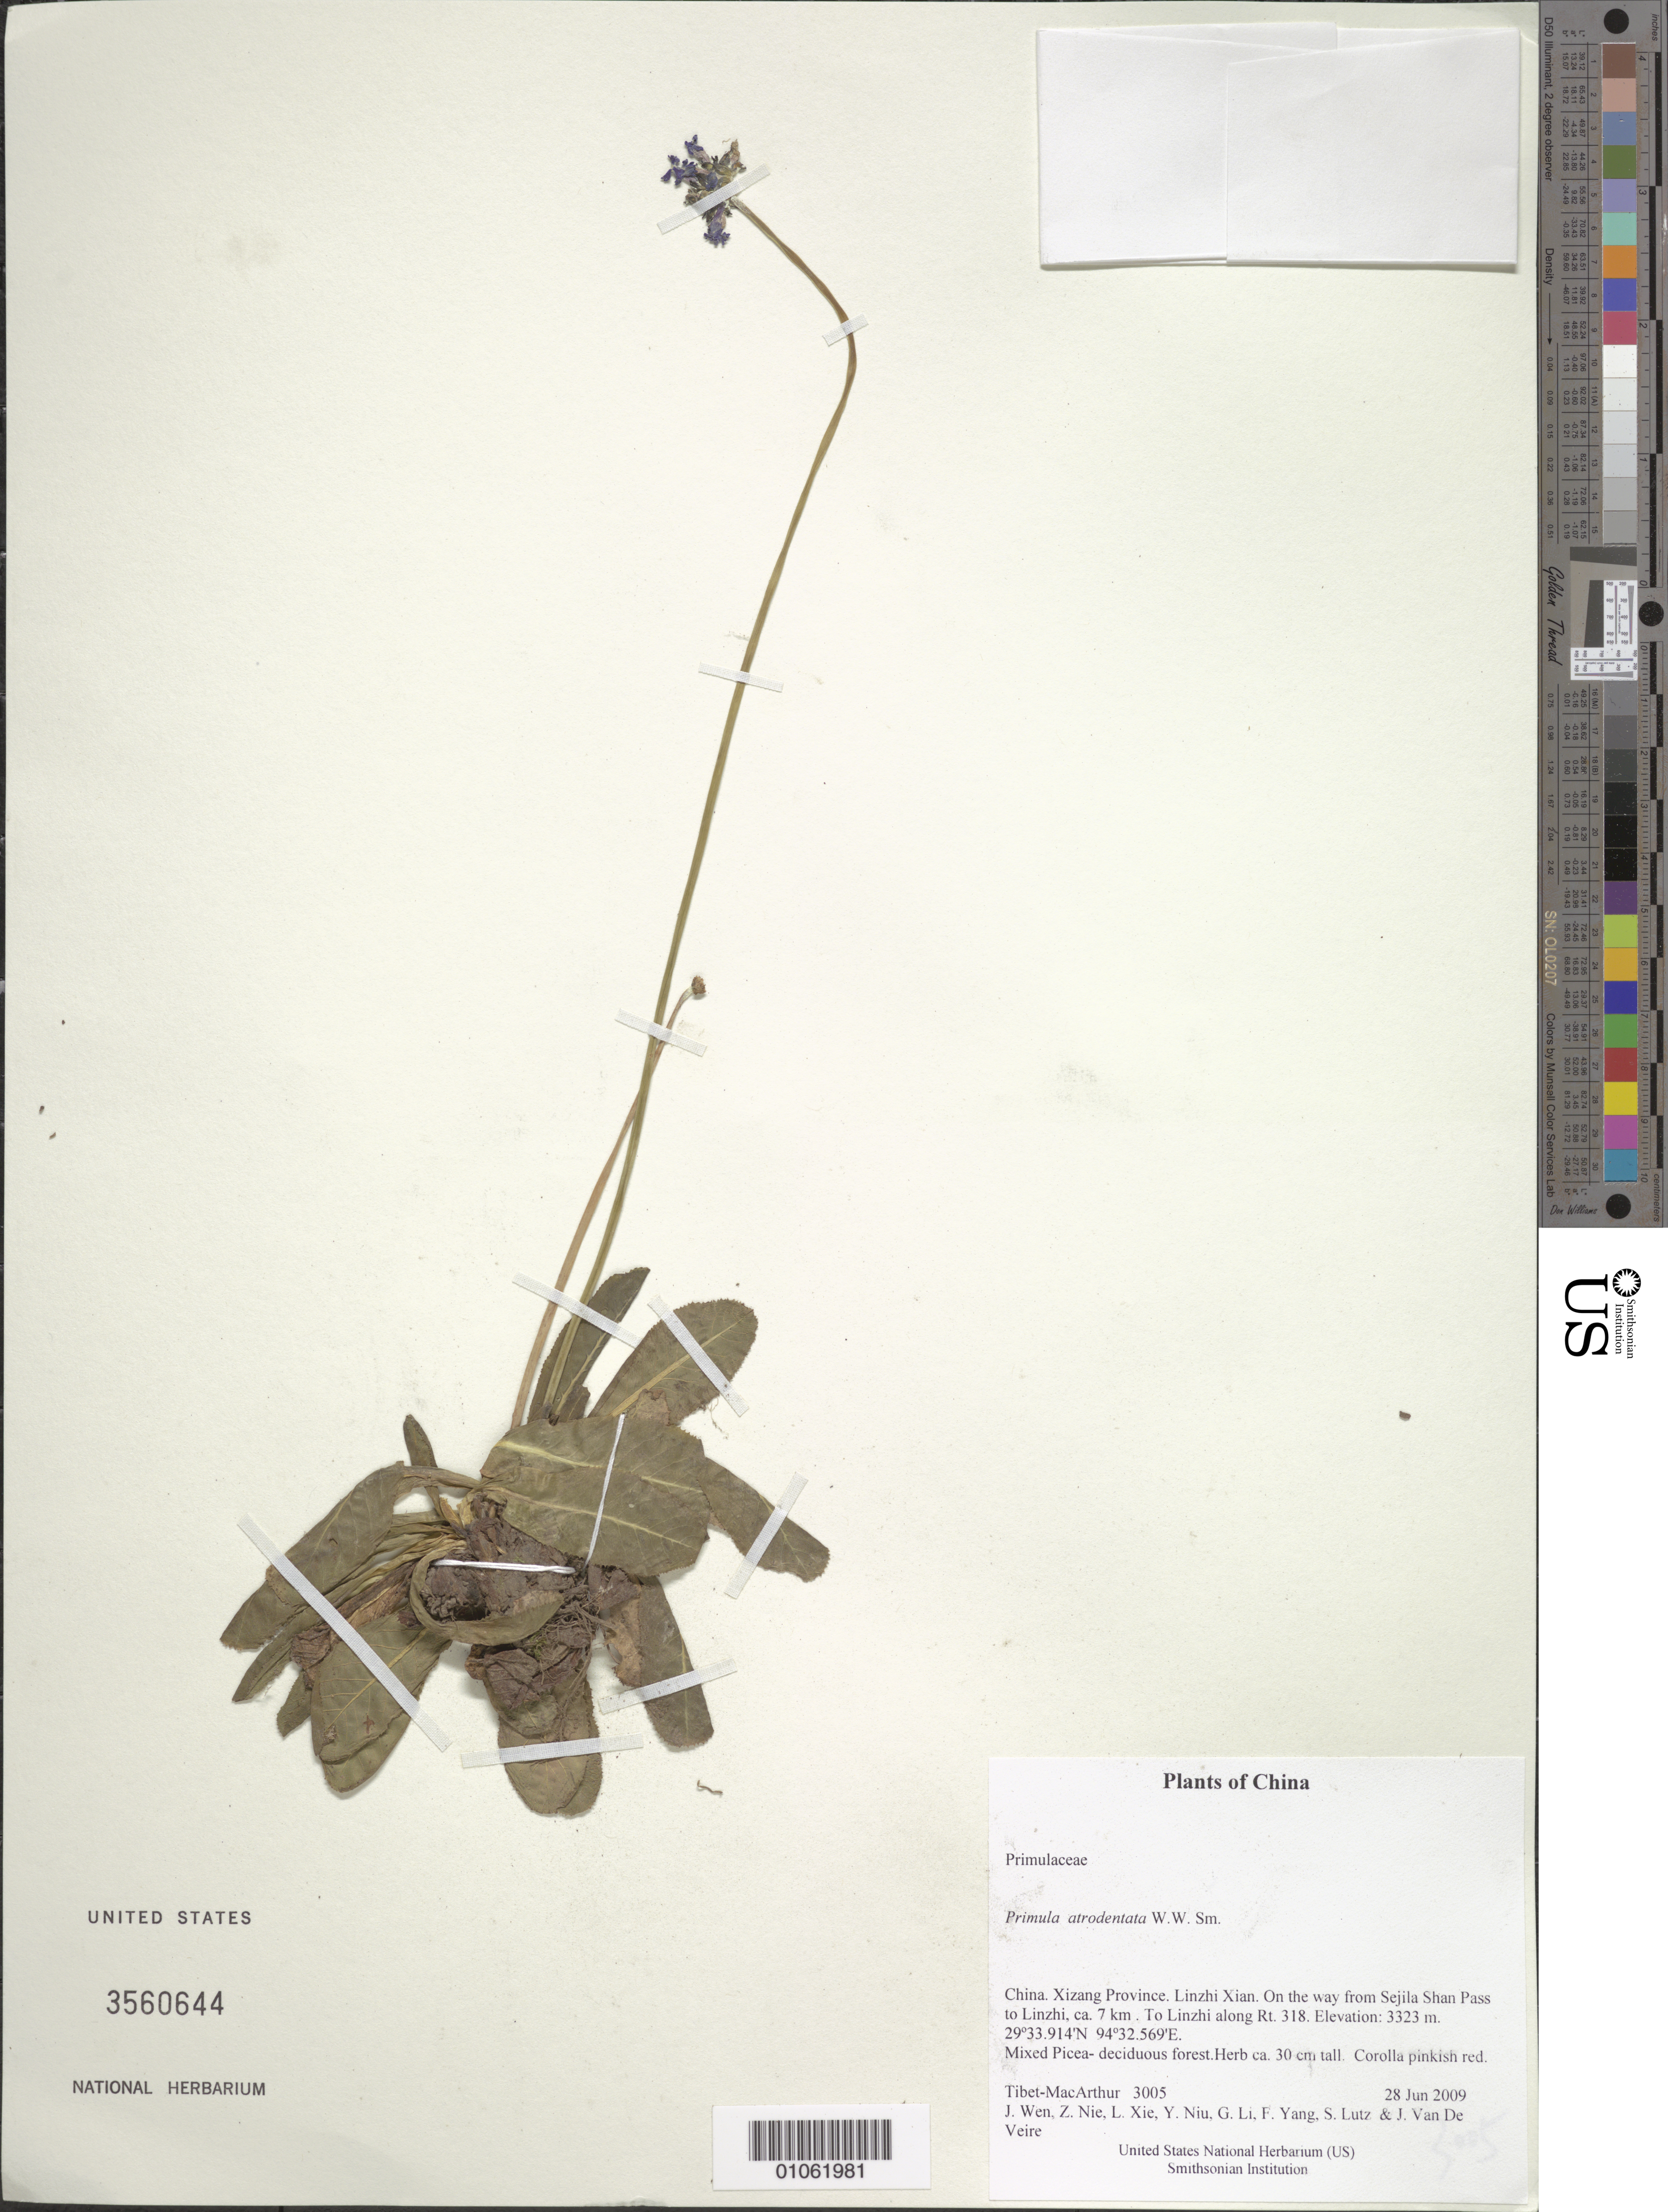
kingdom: Plantae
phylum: Tracheophyta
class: Magnoliopsida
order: Ericales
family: Primulaceae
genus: Primula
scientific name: Primula atrodentata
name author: W.W. Sm.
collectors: Tibet-MacArthur, J. Wen, Z. Nie, L. Xie, Y. Niu, G. Li, F. Yang, S. Lutz & J. Van De Veire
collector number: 3005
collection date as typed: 28 Jun 2009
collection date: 2009-06-28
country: China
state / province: Xizang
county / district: Linzhi Xian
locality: On the way from Sejila Shan Pass to Linzhi, ca. 7 km . To Linzhi along Rt. 318.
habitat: Mixed Picea- deciduous forest.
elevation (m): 3323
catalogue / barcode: US 3560644